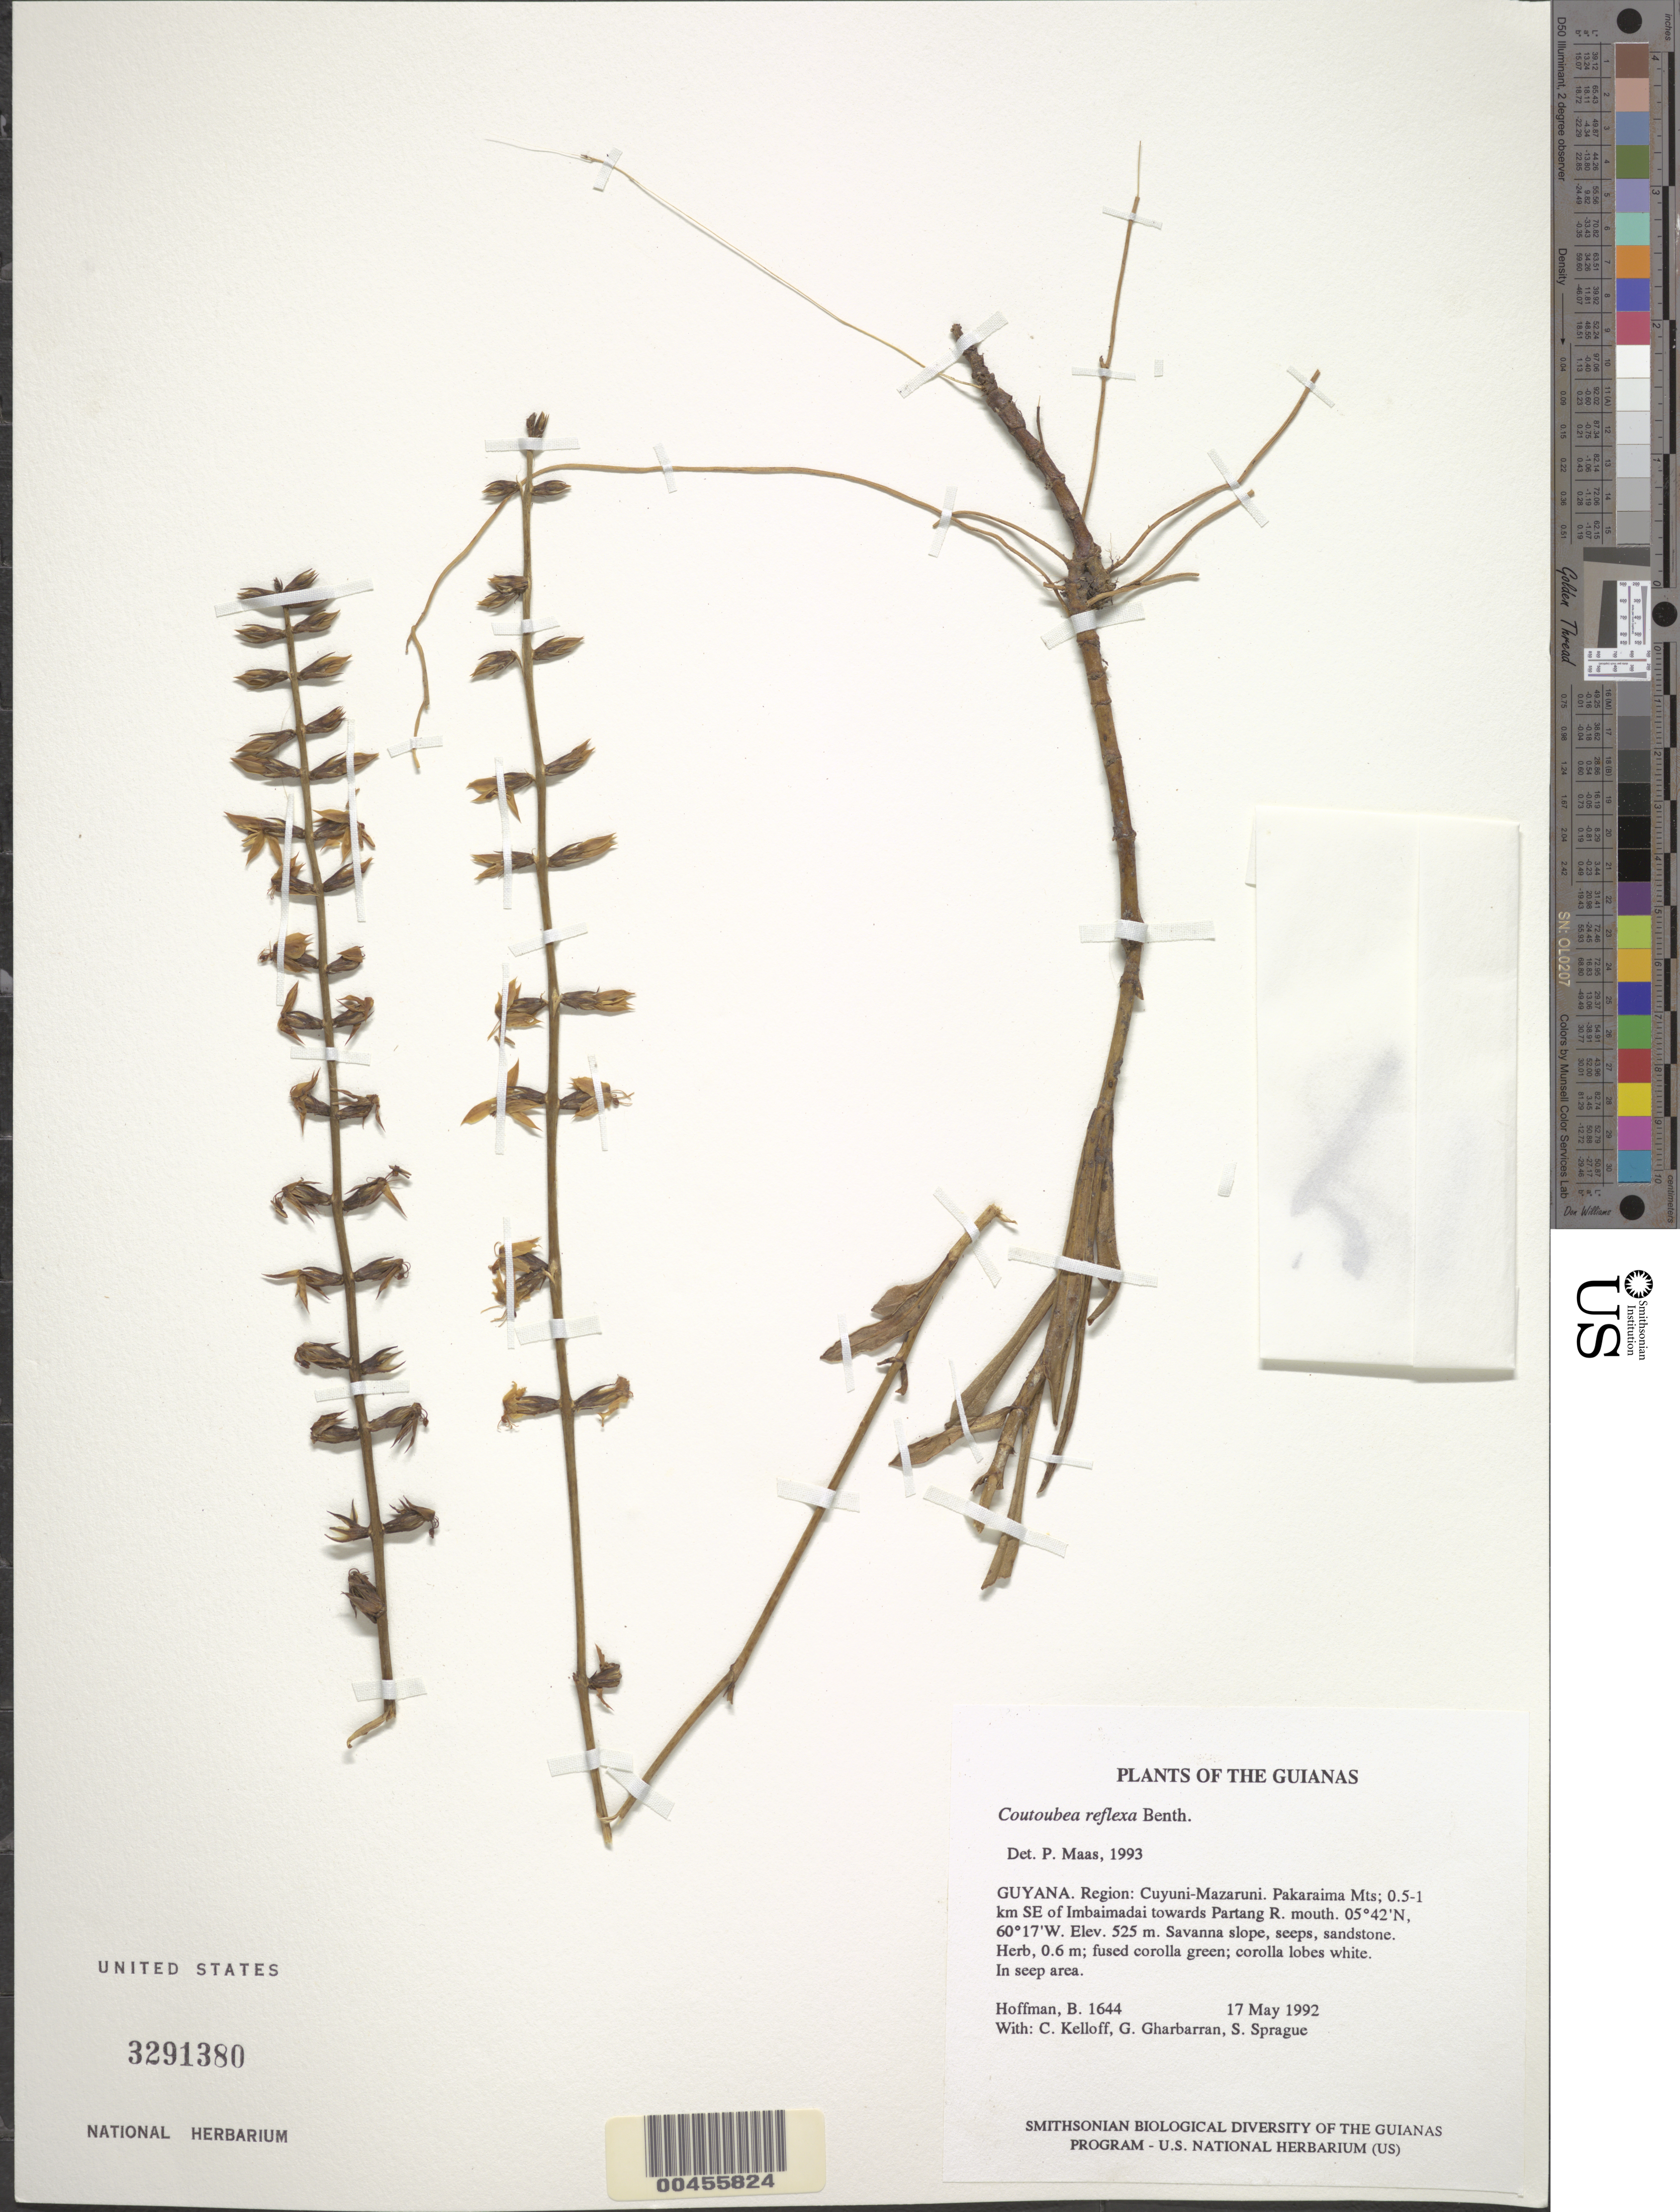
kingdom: Plantae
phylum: Tracheophyta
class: Magnoliopsida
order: Gentianales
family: Gentianaceae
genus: Coutoubea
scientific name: Coutoubea reflexa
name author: Benth.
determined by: Maas, Paul J. M.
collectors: B. Hoffman, C. L. Kelloff, G. Gharbarran & S. Sprague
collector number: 1644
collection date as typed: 17 May 1992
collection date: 1992-05-17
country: Guyana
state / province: Cuyuni-Mazaruni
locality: Pakaraima Mts; 0.5-1 km SE of Imbaimadai towards Partang River mouth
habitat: Savanna slope, seeps, sandstone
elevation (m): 525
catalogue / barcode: US 3291380